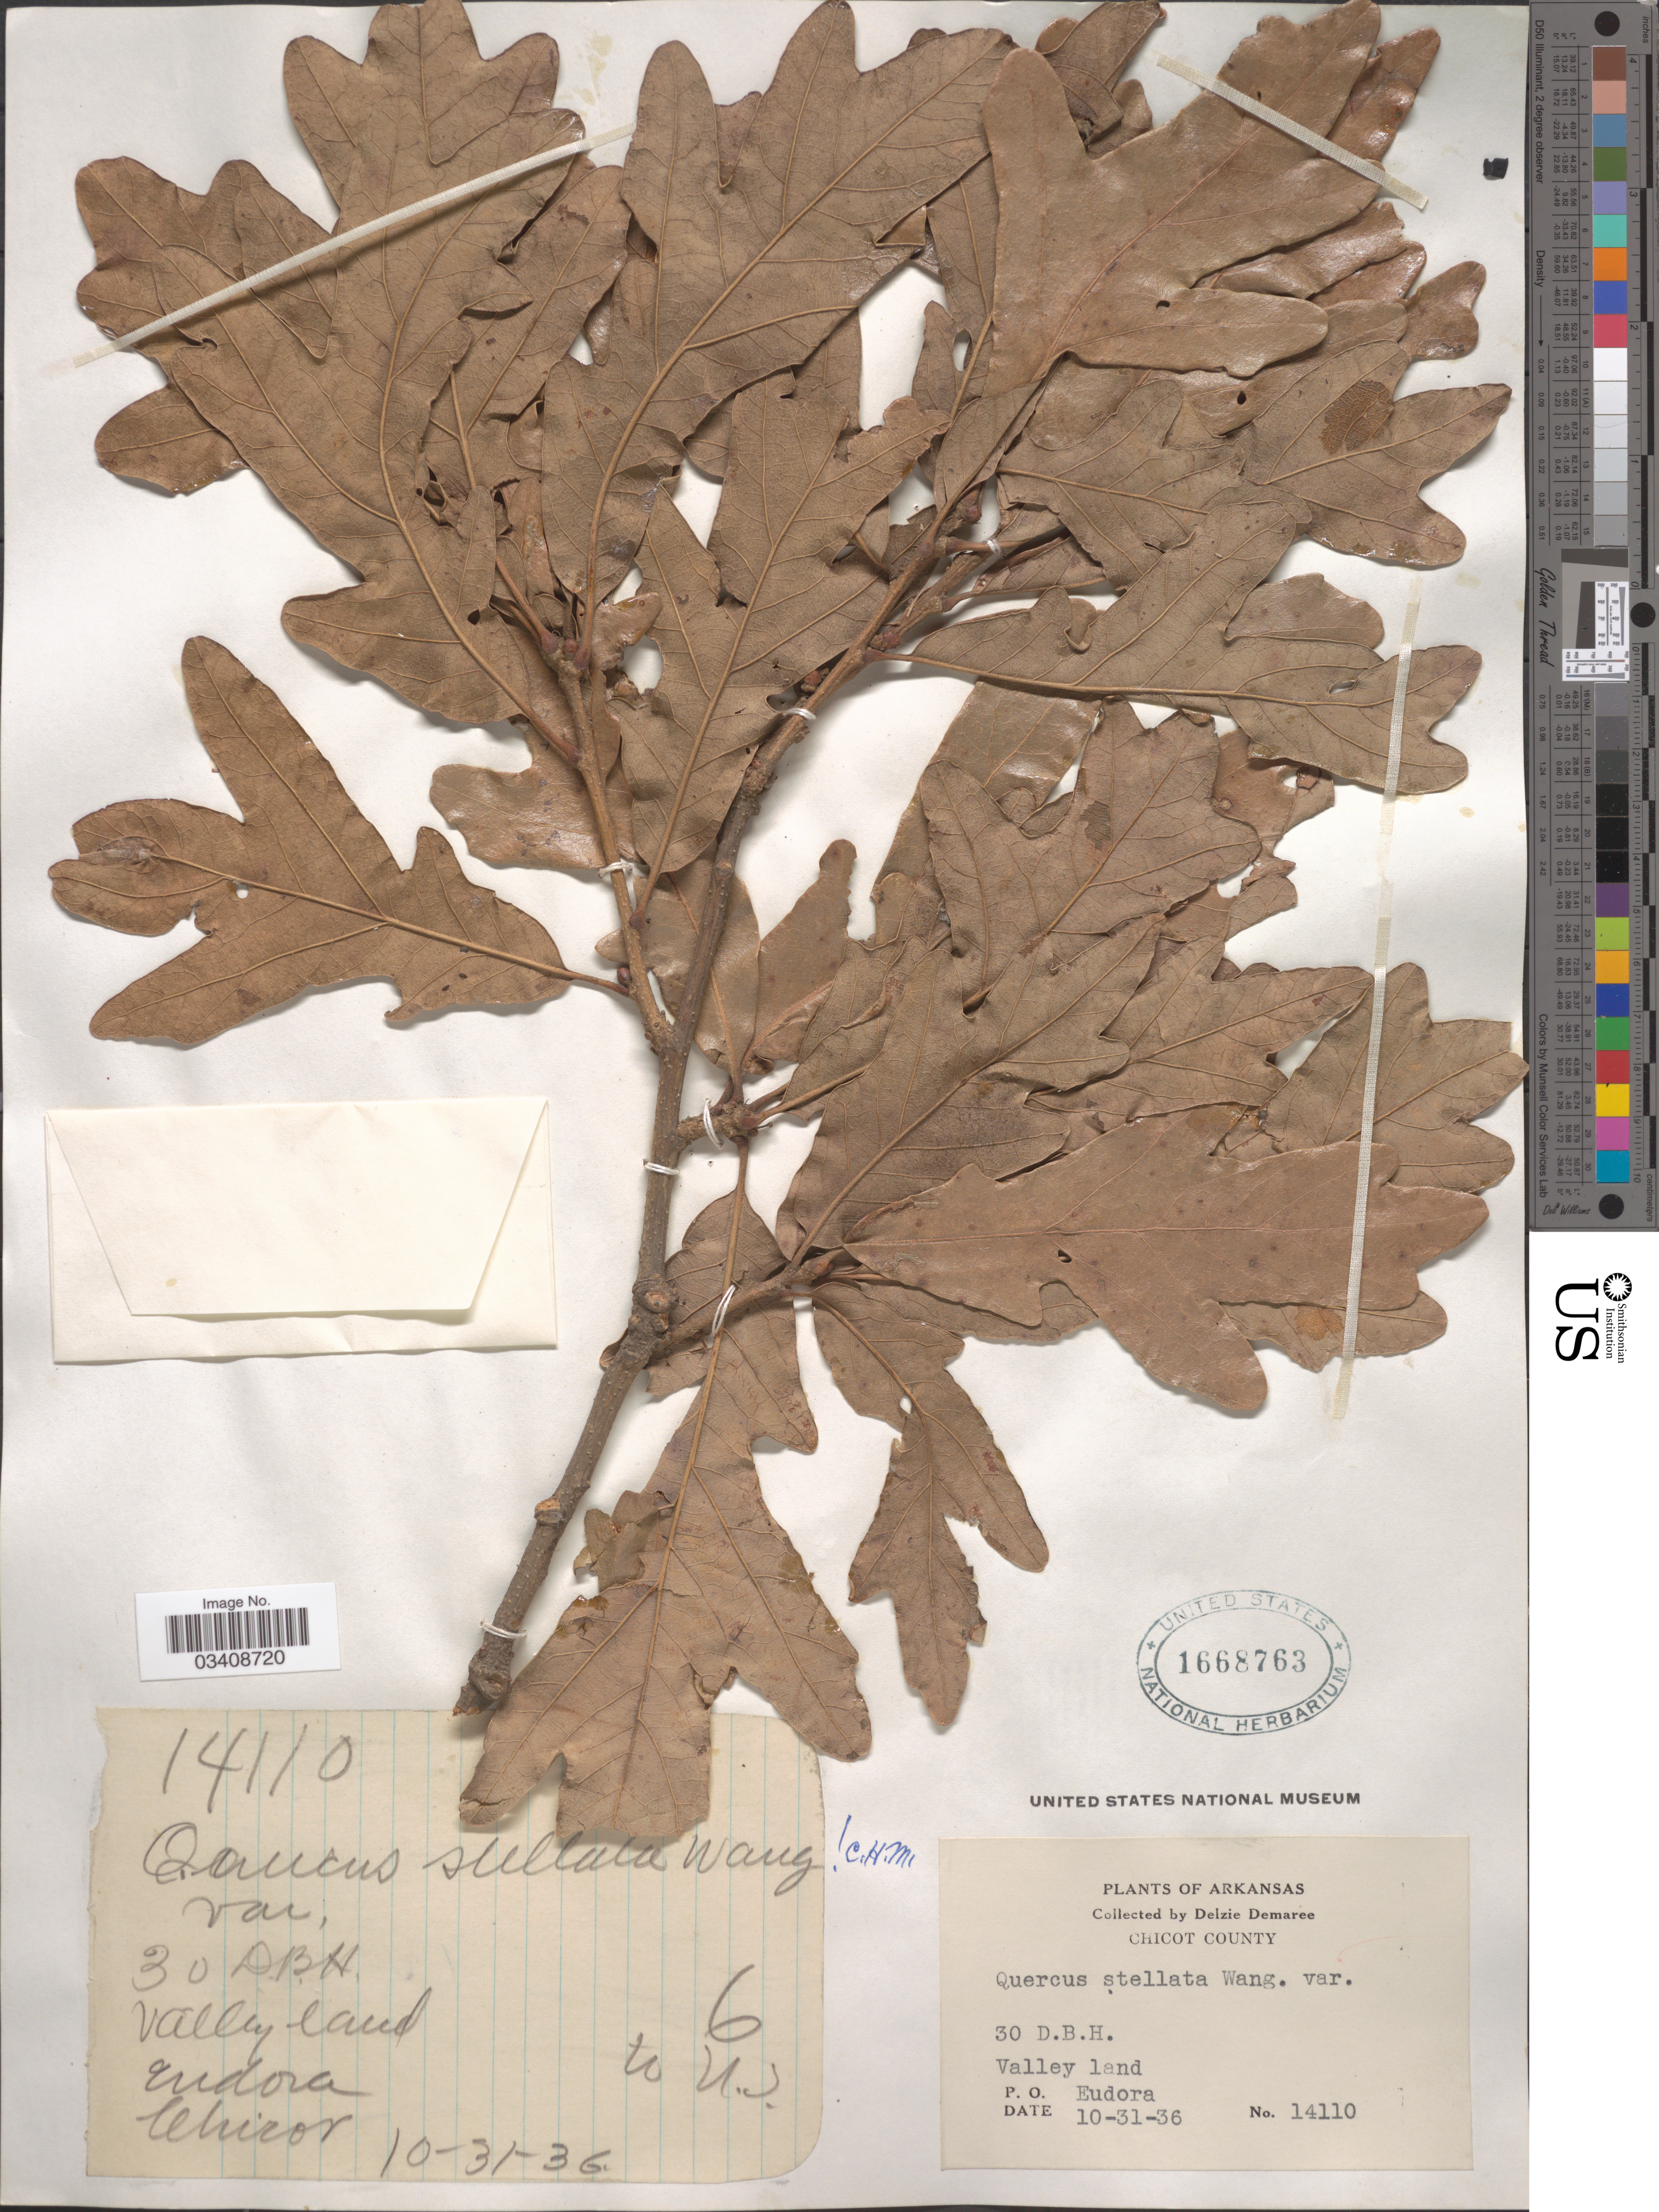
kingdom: Plantae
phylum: Tracheophyta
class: Magnoliopsida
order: Fagales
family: Fagaceae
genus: Quercus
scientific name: Quercus stellata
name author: Wangenh.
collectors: D. Demaree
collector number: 14110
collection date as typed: Transcribed d/m/y: 31/10/36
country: United States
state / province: Arkansas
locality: Chicot County. Valley land. P. O. Eudora.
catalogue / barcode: US 1668763